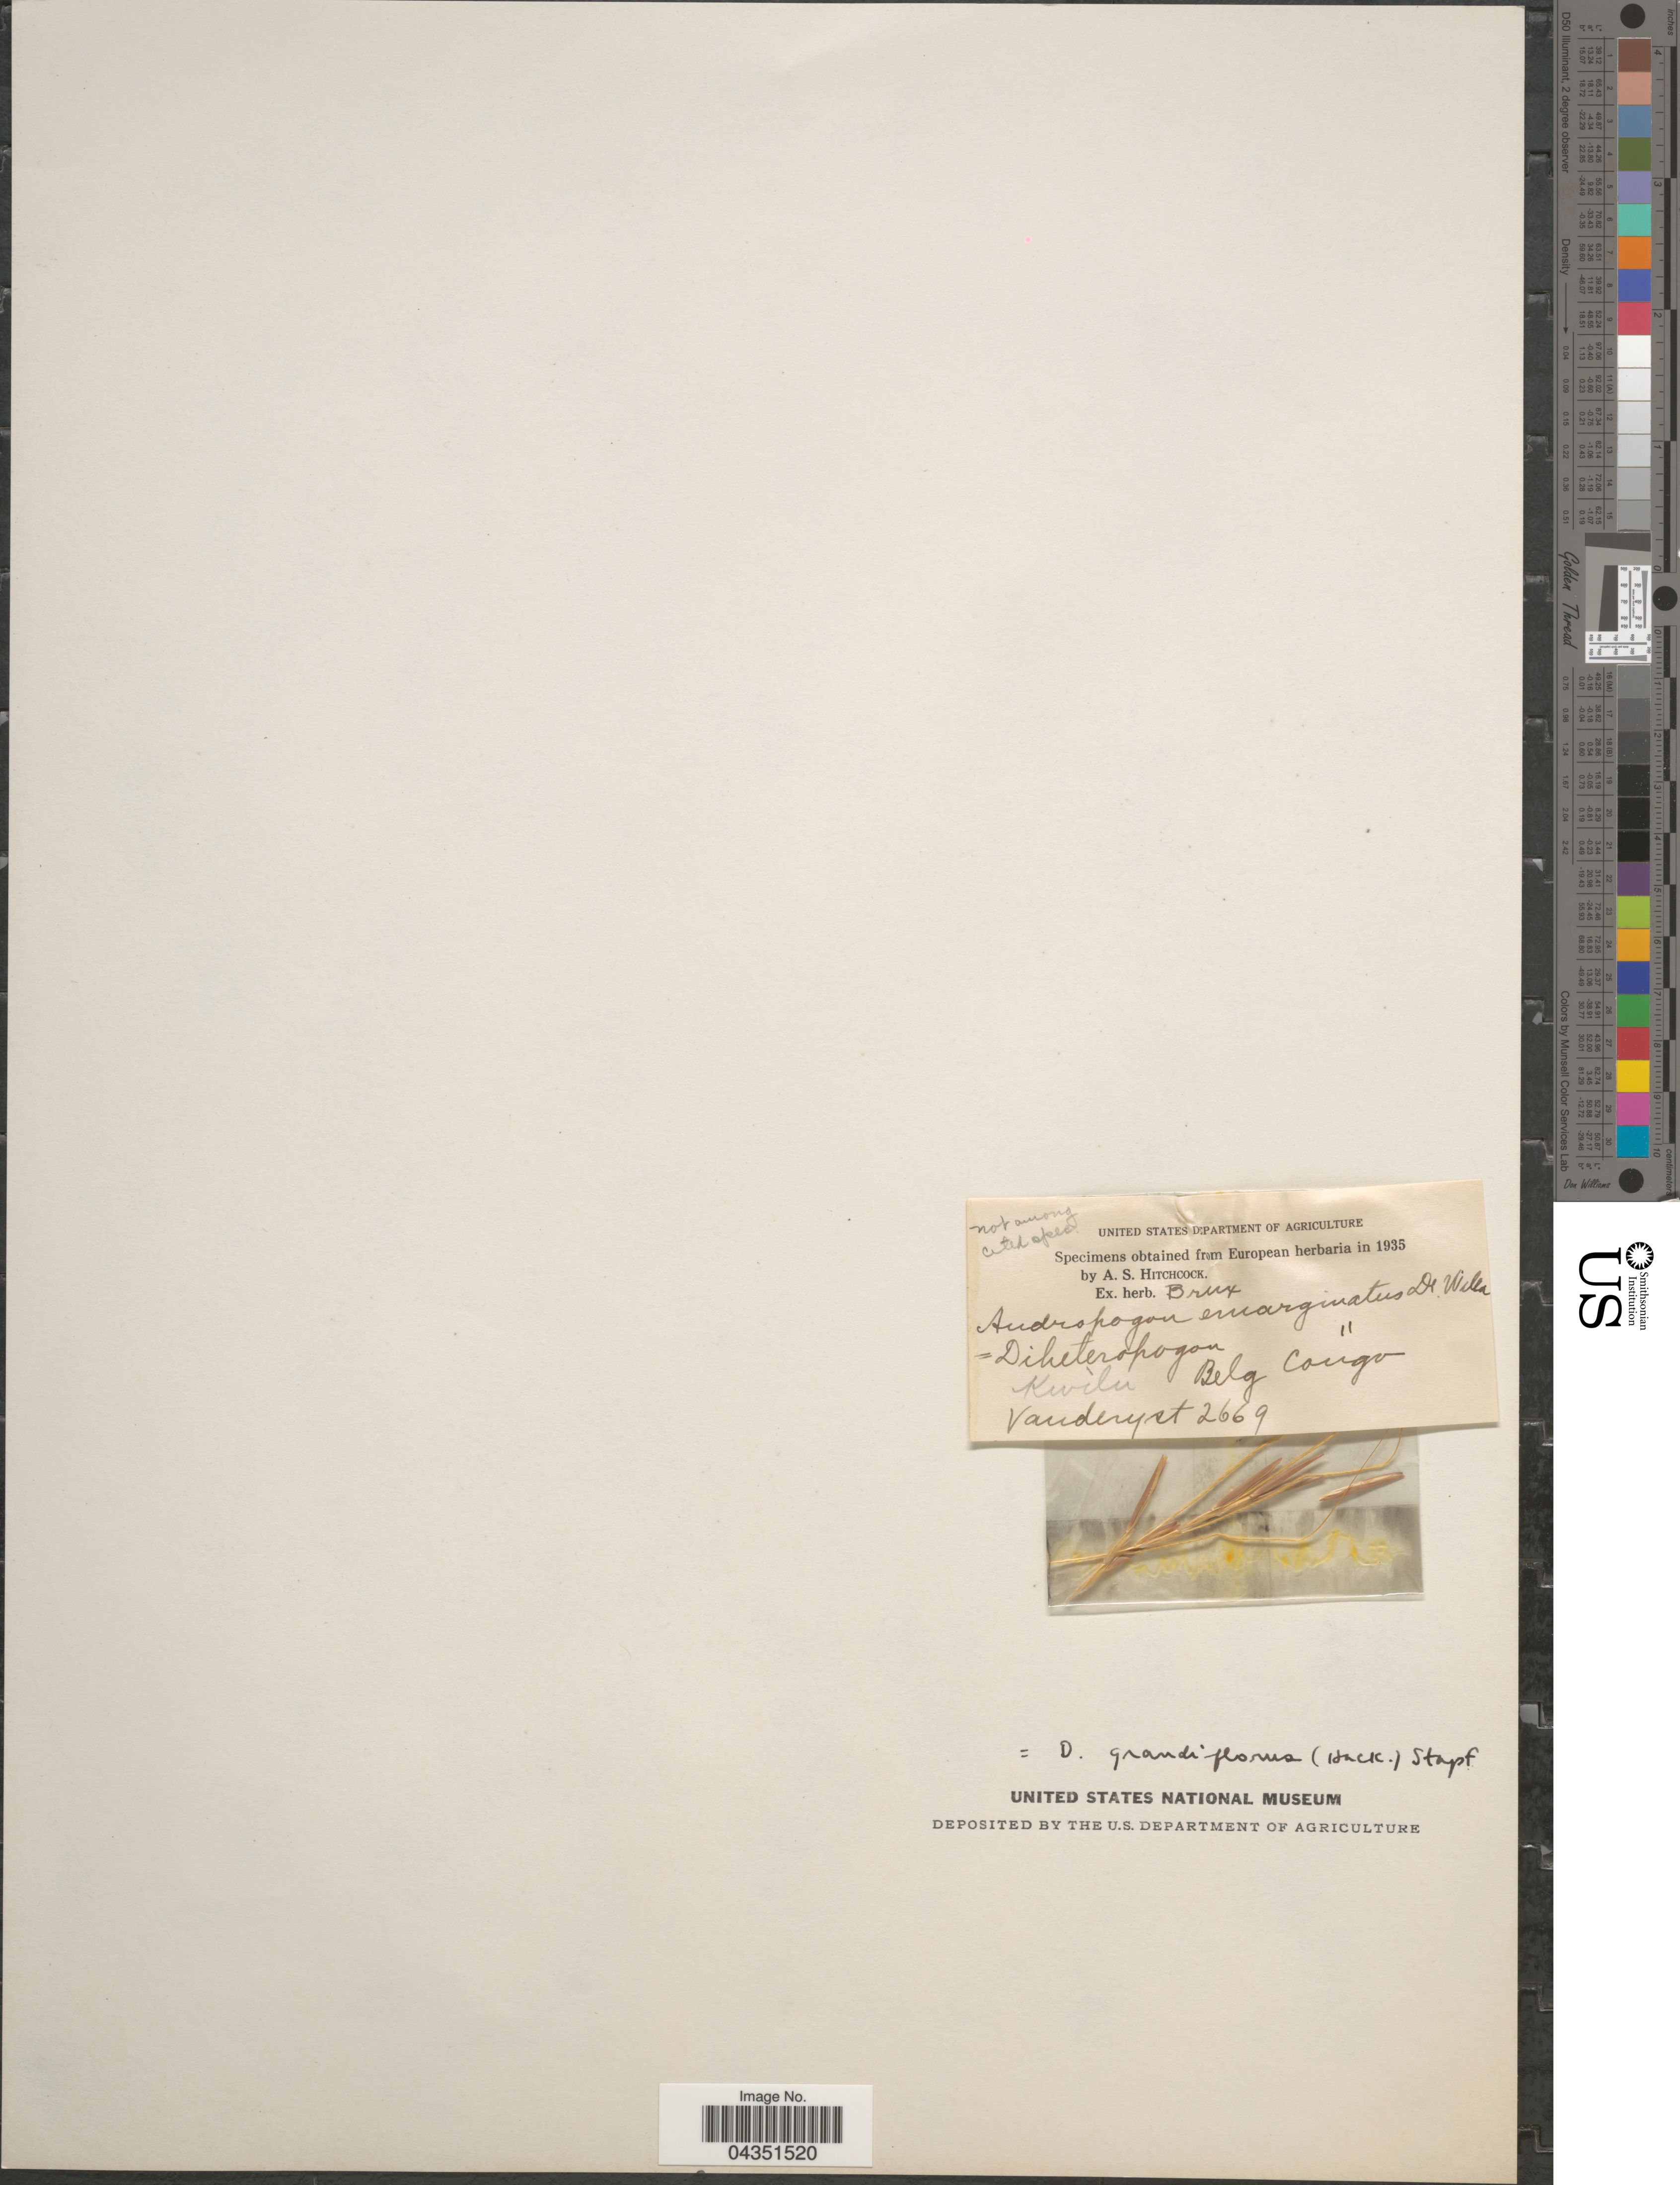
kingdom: Plantae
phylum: Tracheophyta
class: Liliopsida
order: Poales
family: Poaceae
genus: Diheteropogon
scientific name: Diheteropogon filifolius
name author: (Nees) Clayton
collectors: Vanderyst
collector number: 2669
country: Congo, Democratic Republic of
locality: Kwilu. Belg Congo.